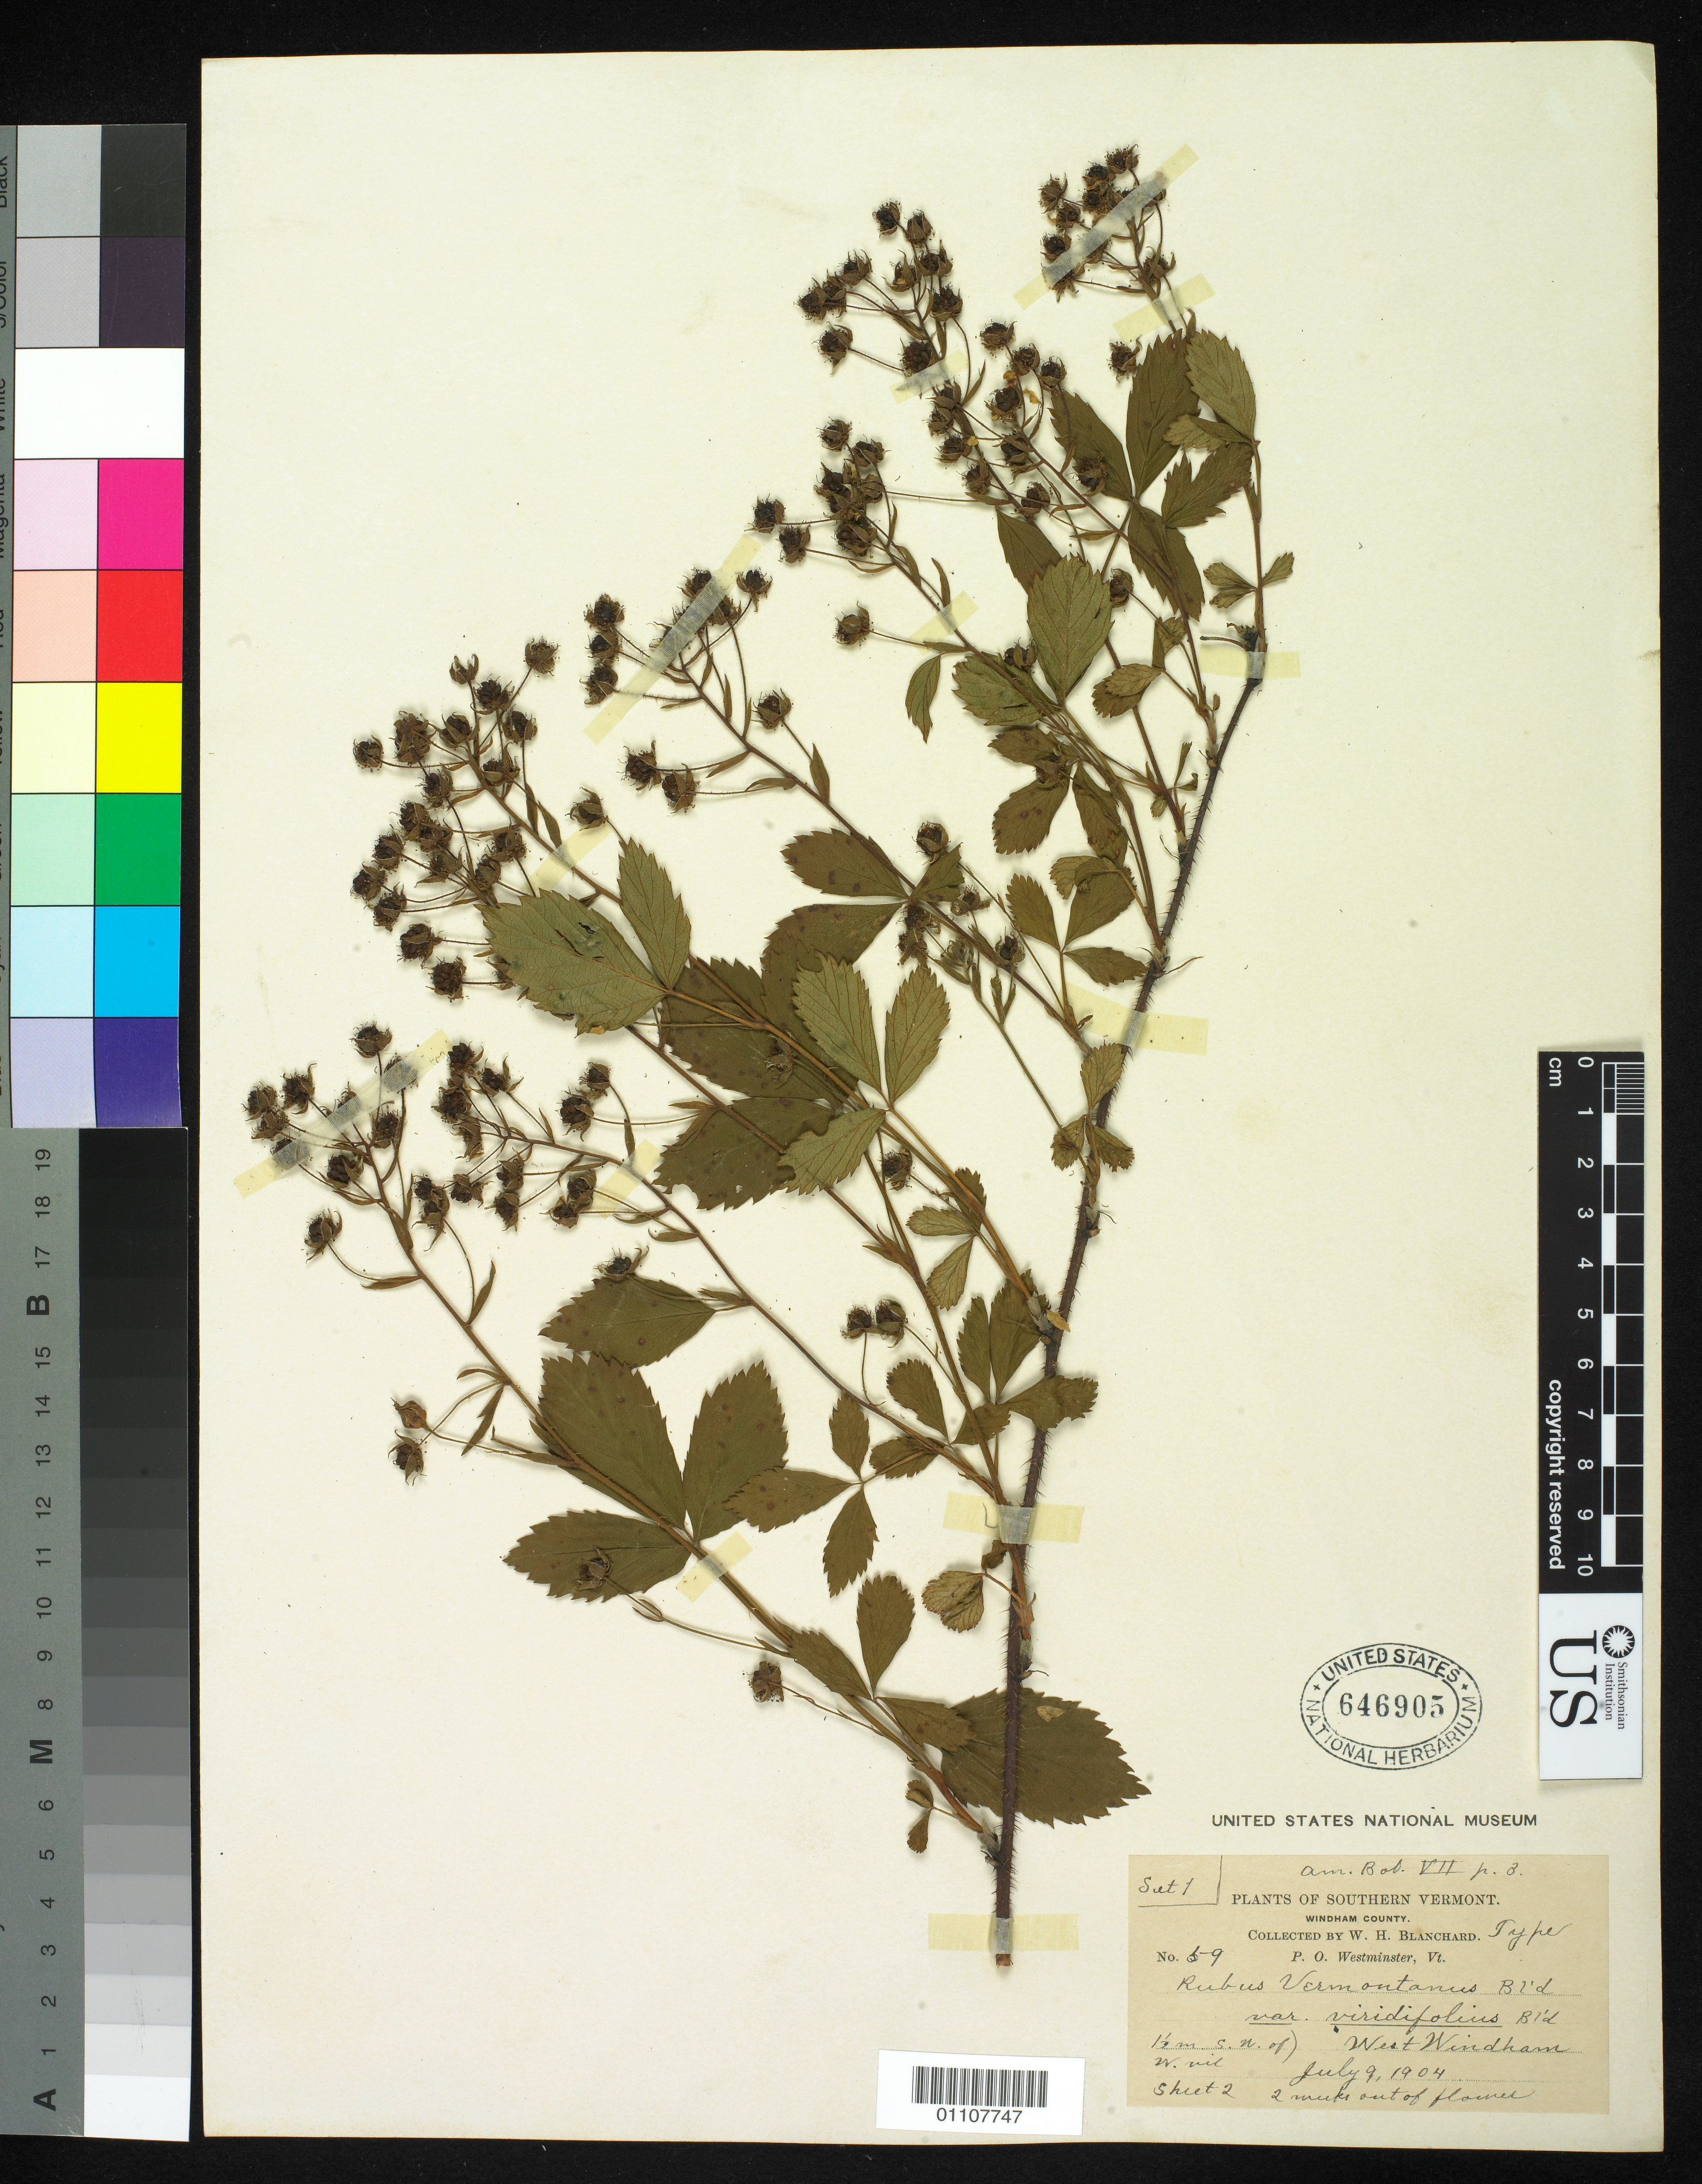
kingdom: Plantae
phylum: Tracheophyta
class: Magnoliopsida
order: Rosales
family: Rosaceae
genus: Rubus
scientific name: Rubus vermontanus var. viridifolius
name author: Blanch.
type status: Syntype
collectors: W. H. Blanchard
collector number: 59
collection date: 1904-07-09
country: United States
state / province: Vermont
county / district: Windham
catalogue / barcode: US 646905